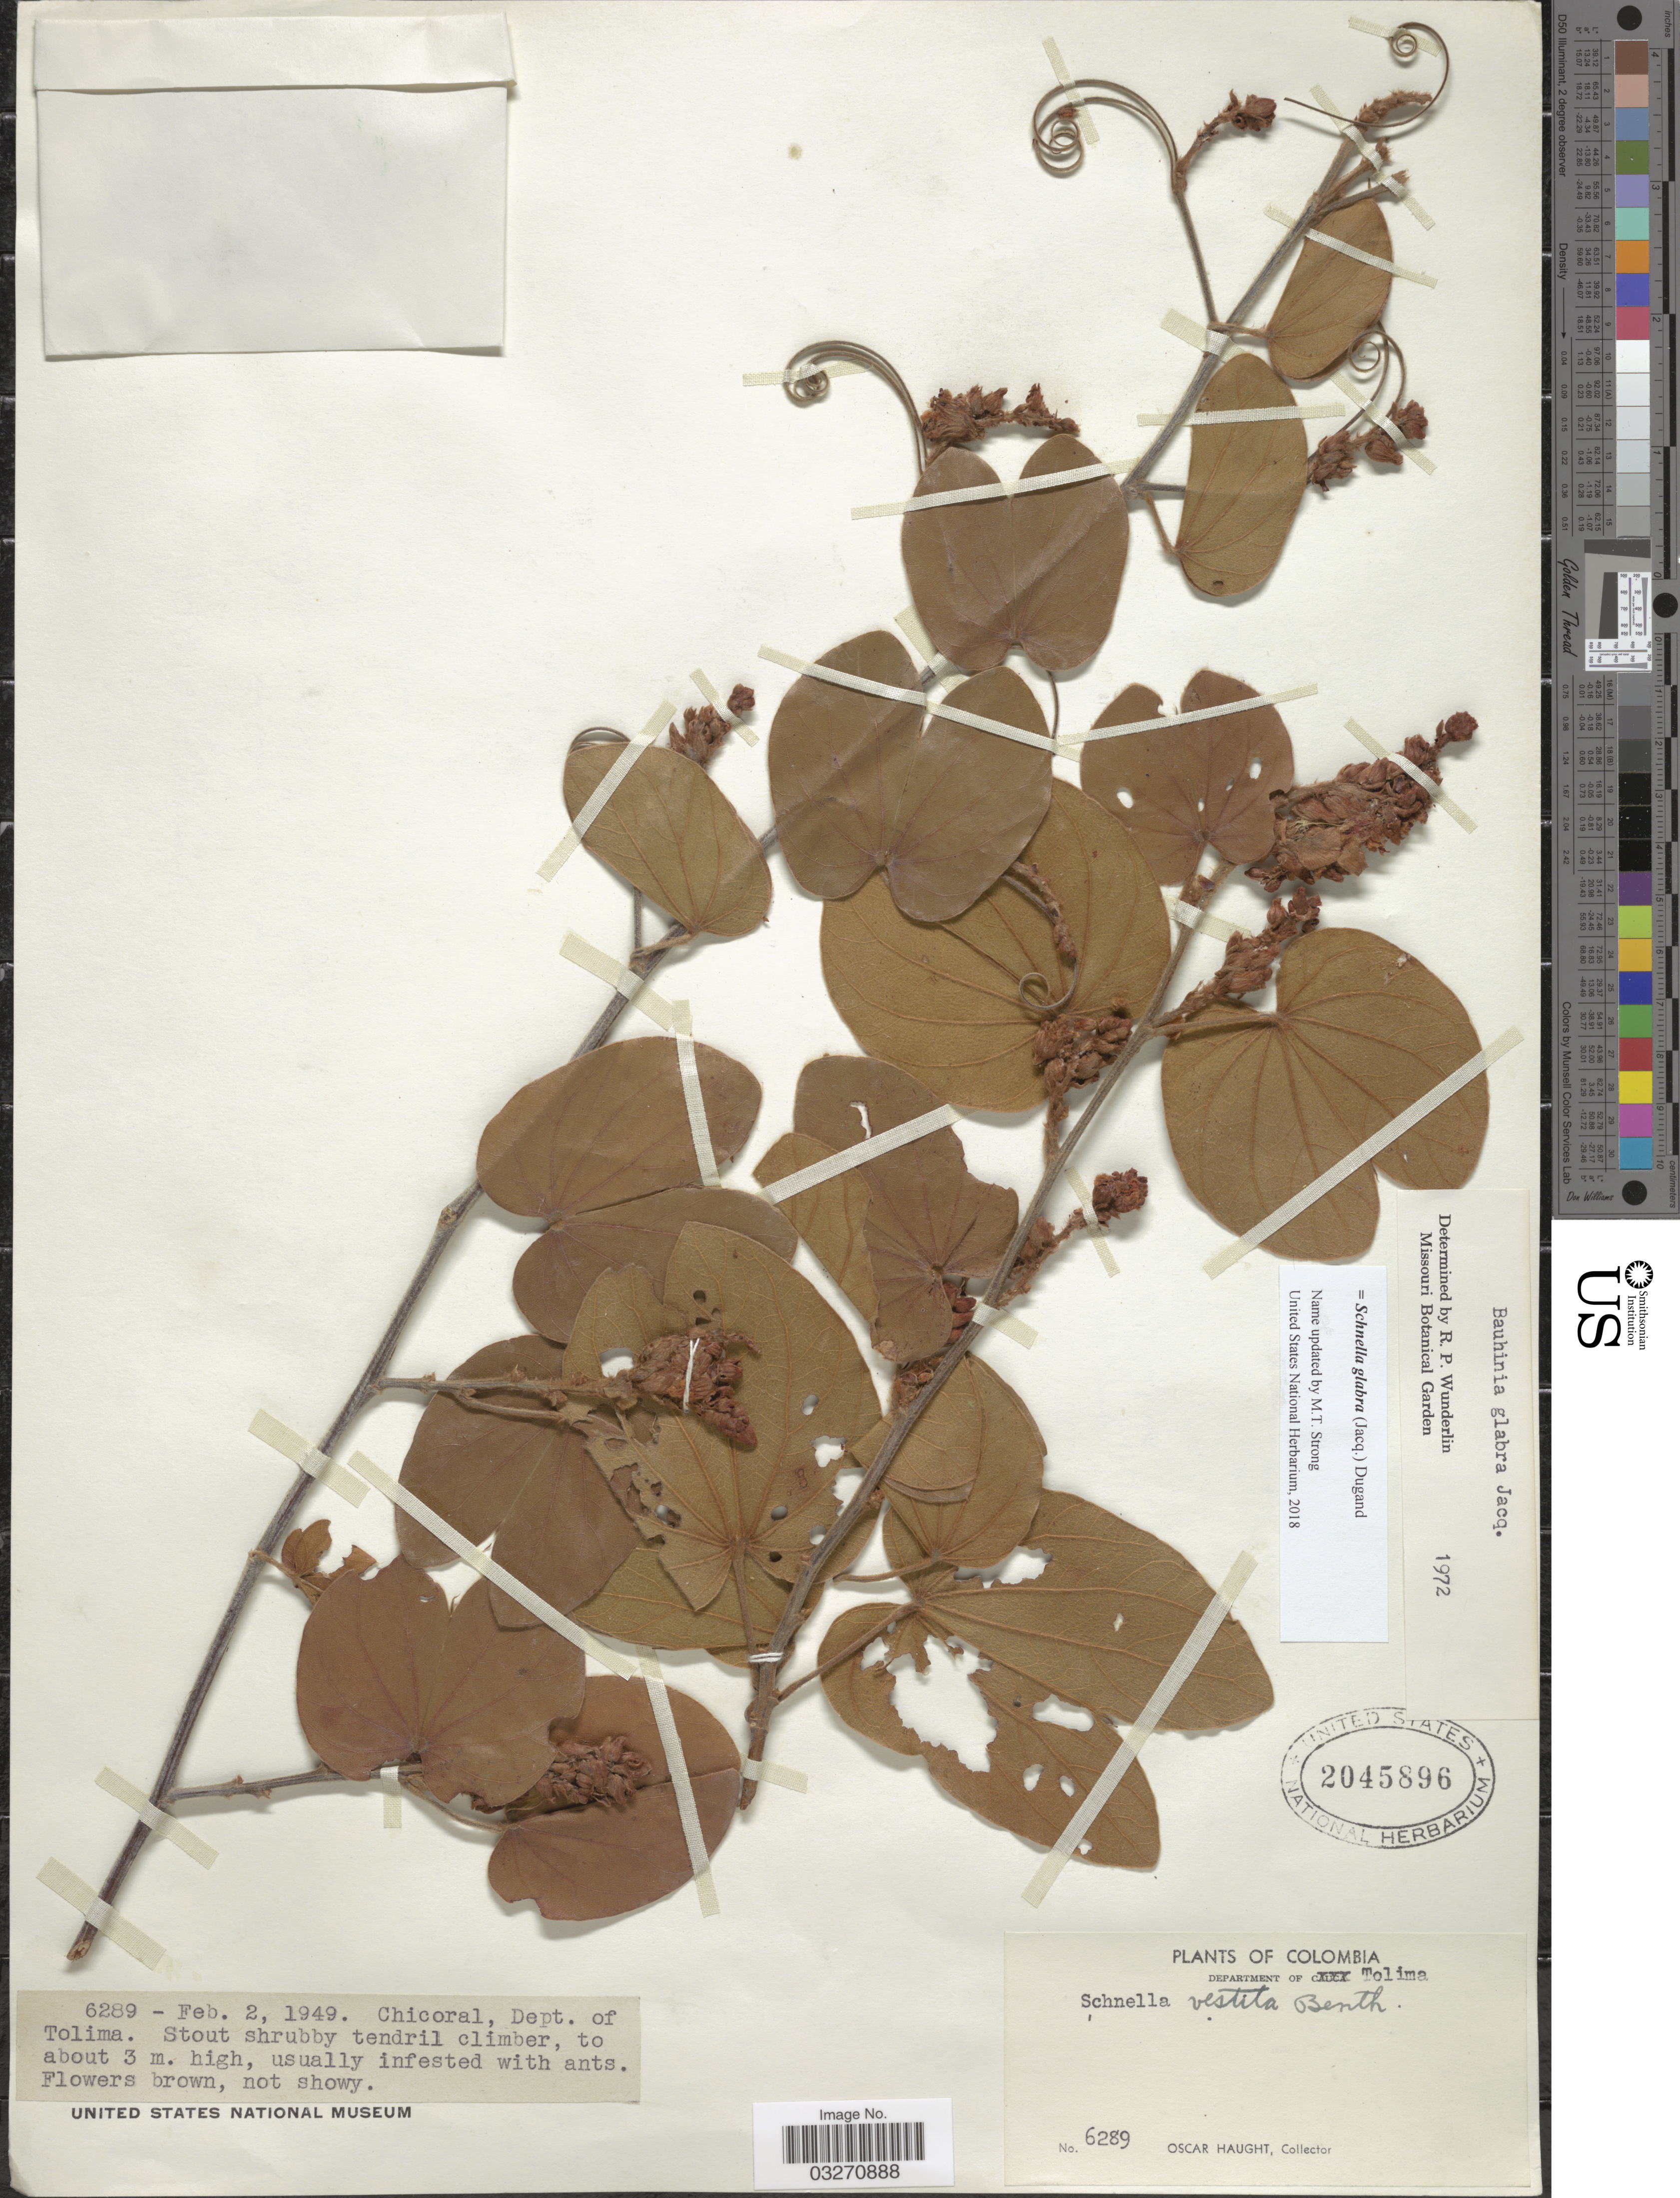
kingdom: Plantae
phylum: Tracheophyta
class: Magnoliopsida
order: Fabales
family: Fabaceae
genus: Schnella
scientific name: Schnella glabra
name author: (Jacq.) Dugand G.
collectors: O. Haught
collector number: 6289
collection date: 1949-02-02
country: Colombia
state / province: Tolima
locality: Chicoral.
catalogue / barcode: US 2045896